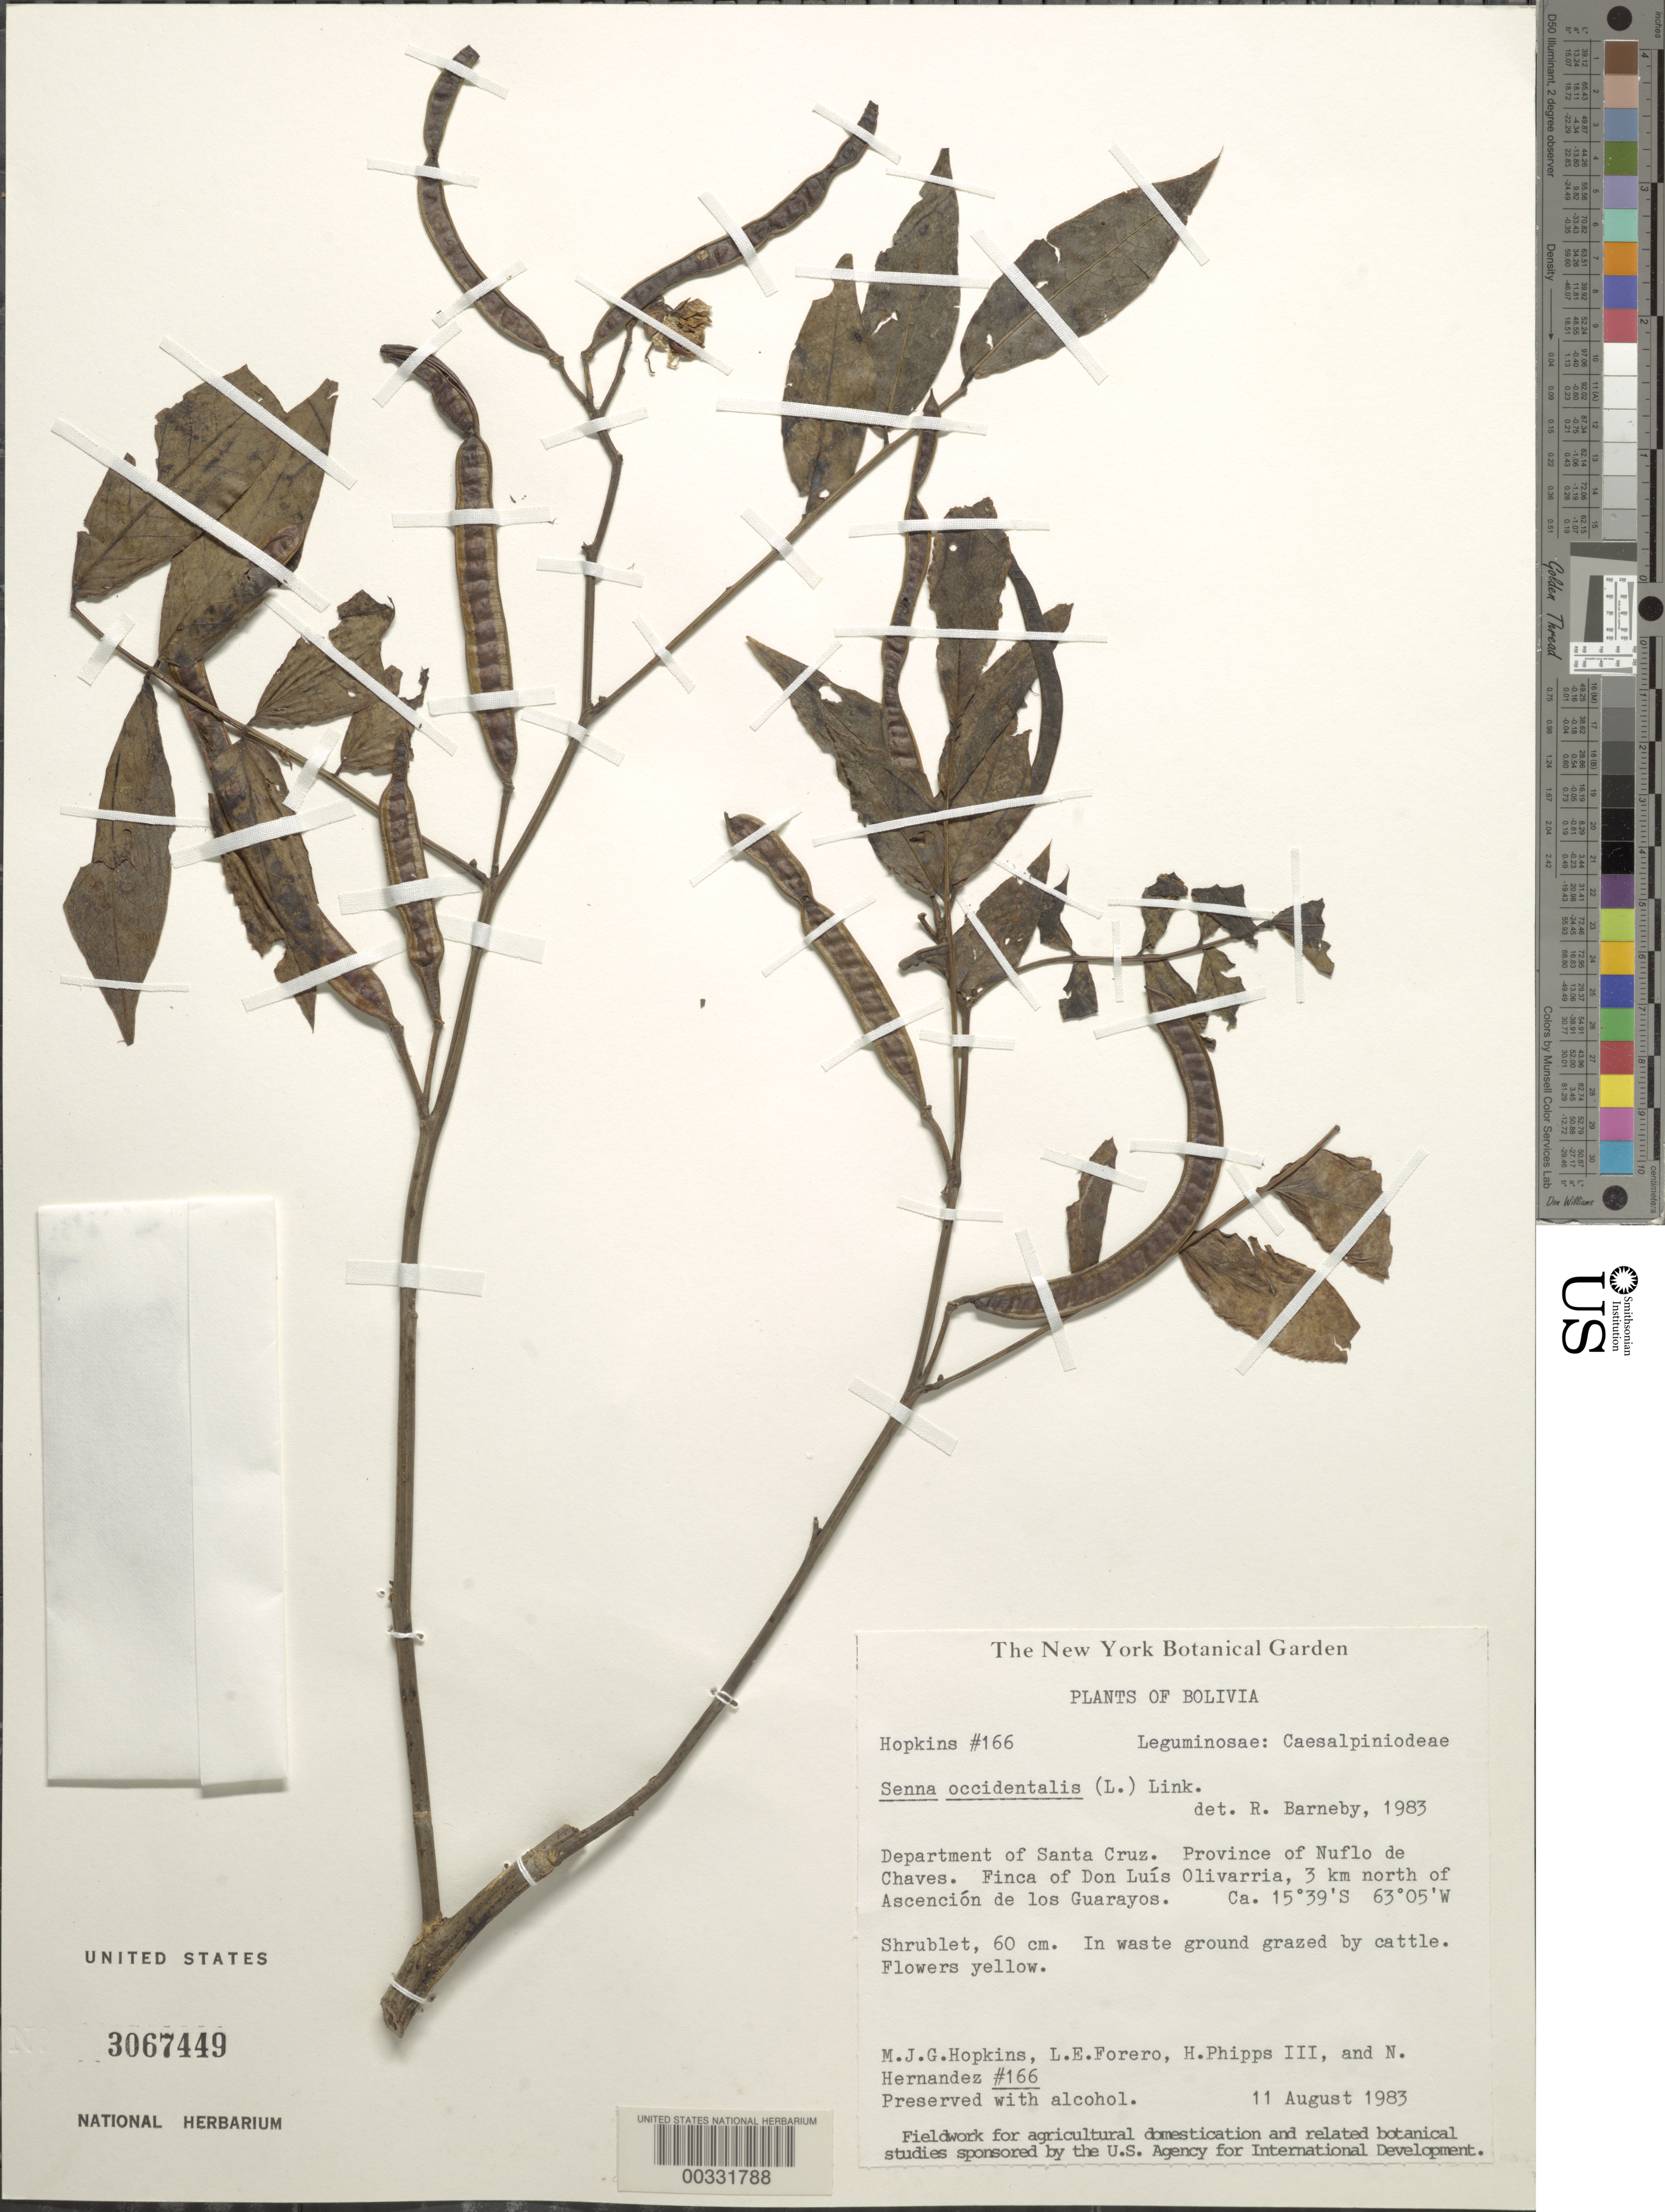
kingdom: Plantae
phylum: Tracheophyta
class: Magnoliopsida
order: Fabales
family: Fabaceae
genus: Senna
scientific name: Senna occidentalis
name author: (L.) Link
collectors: M. J. G. Hopkins, L. E. Forero, H. Phipps & N. Hernandez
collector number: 166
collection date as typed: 11 Aug 1983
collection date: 1983-08-11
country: Bolivia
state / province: Santa Cruz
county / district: Ñuflo de Chávez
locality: Finca of Don Luis Olivarria, 3 km N of Ascencion de los Guarayos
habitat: In waste ground grazed by cattle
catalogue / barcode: US 3067449